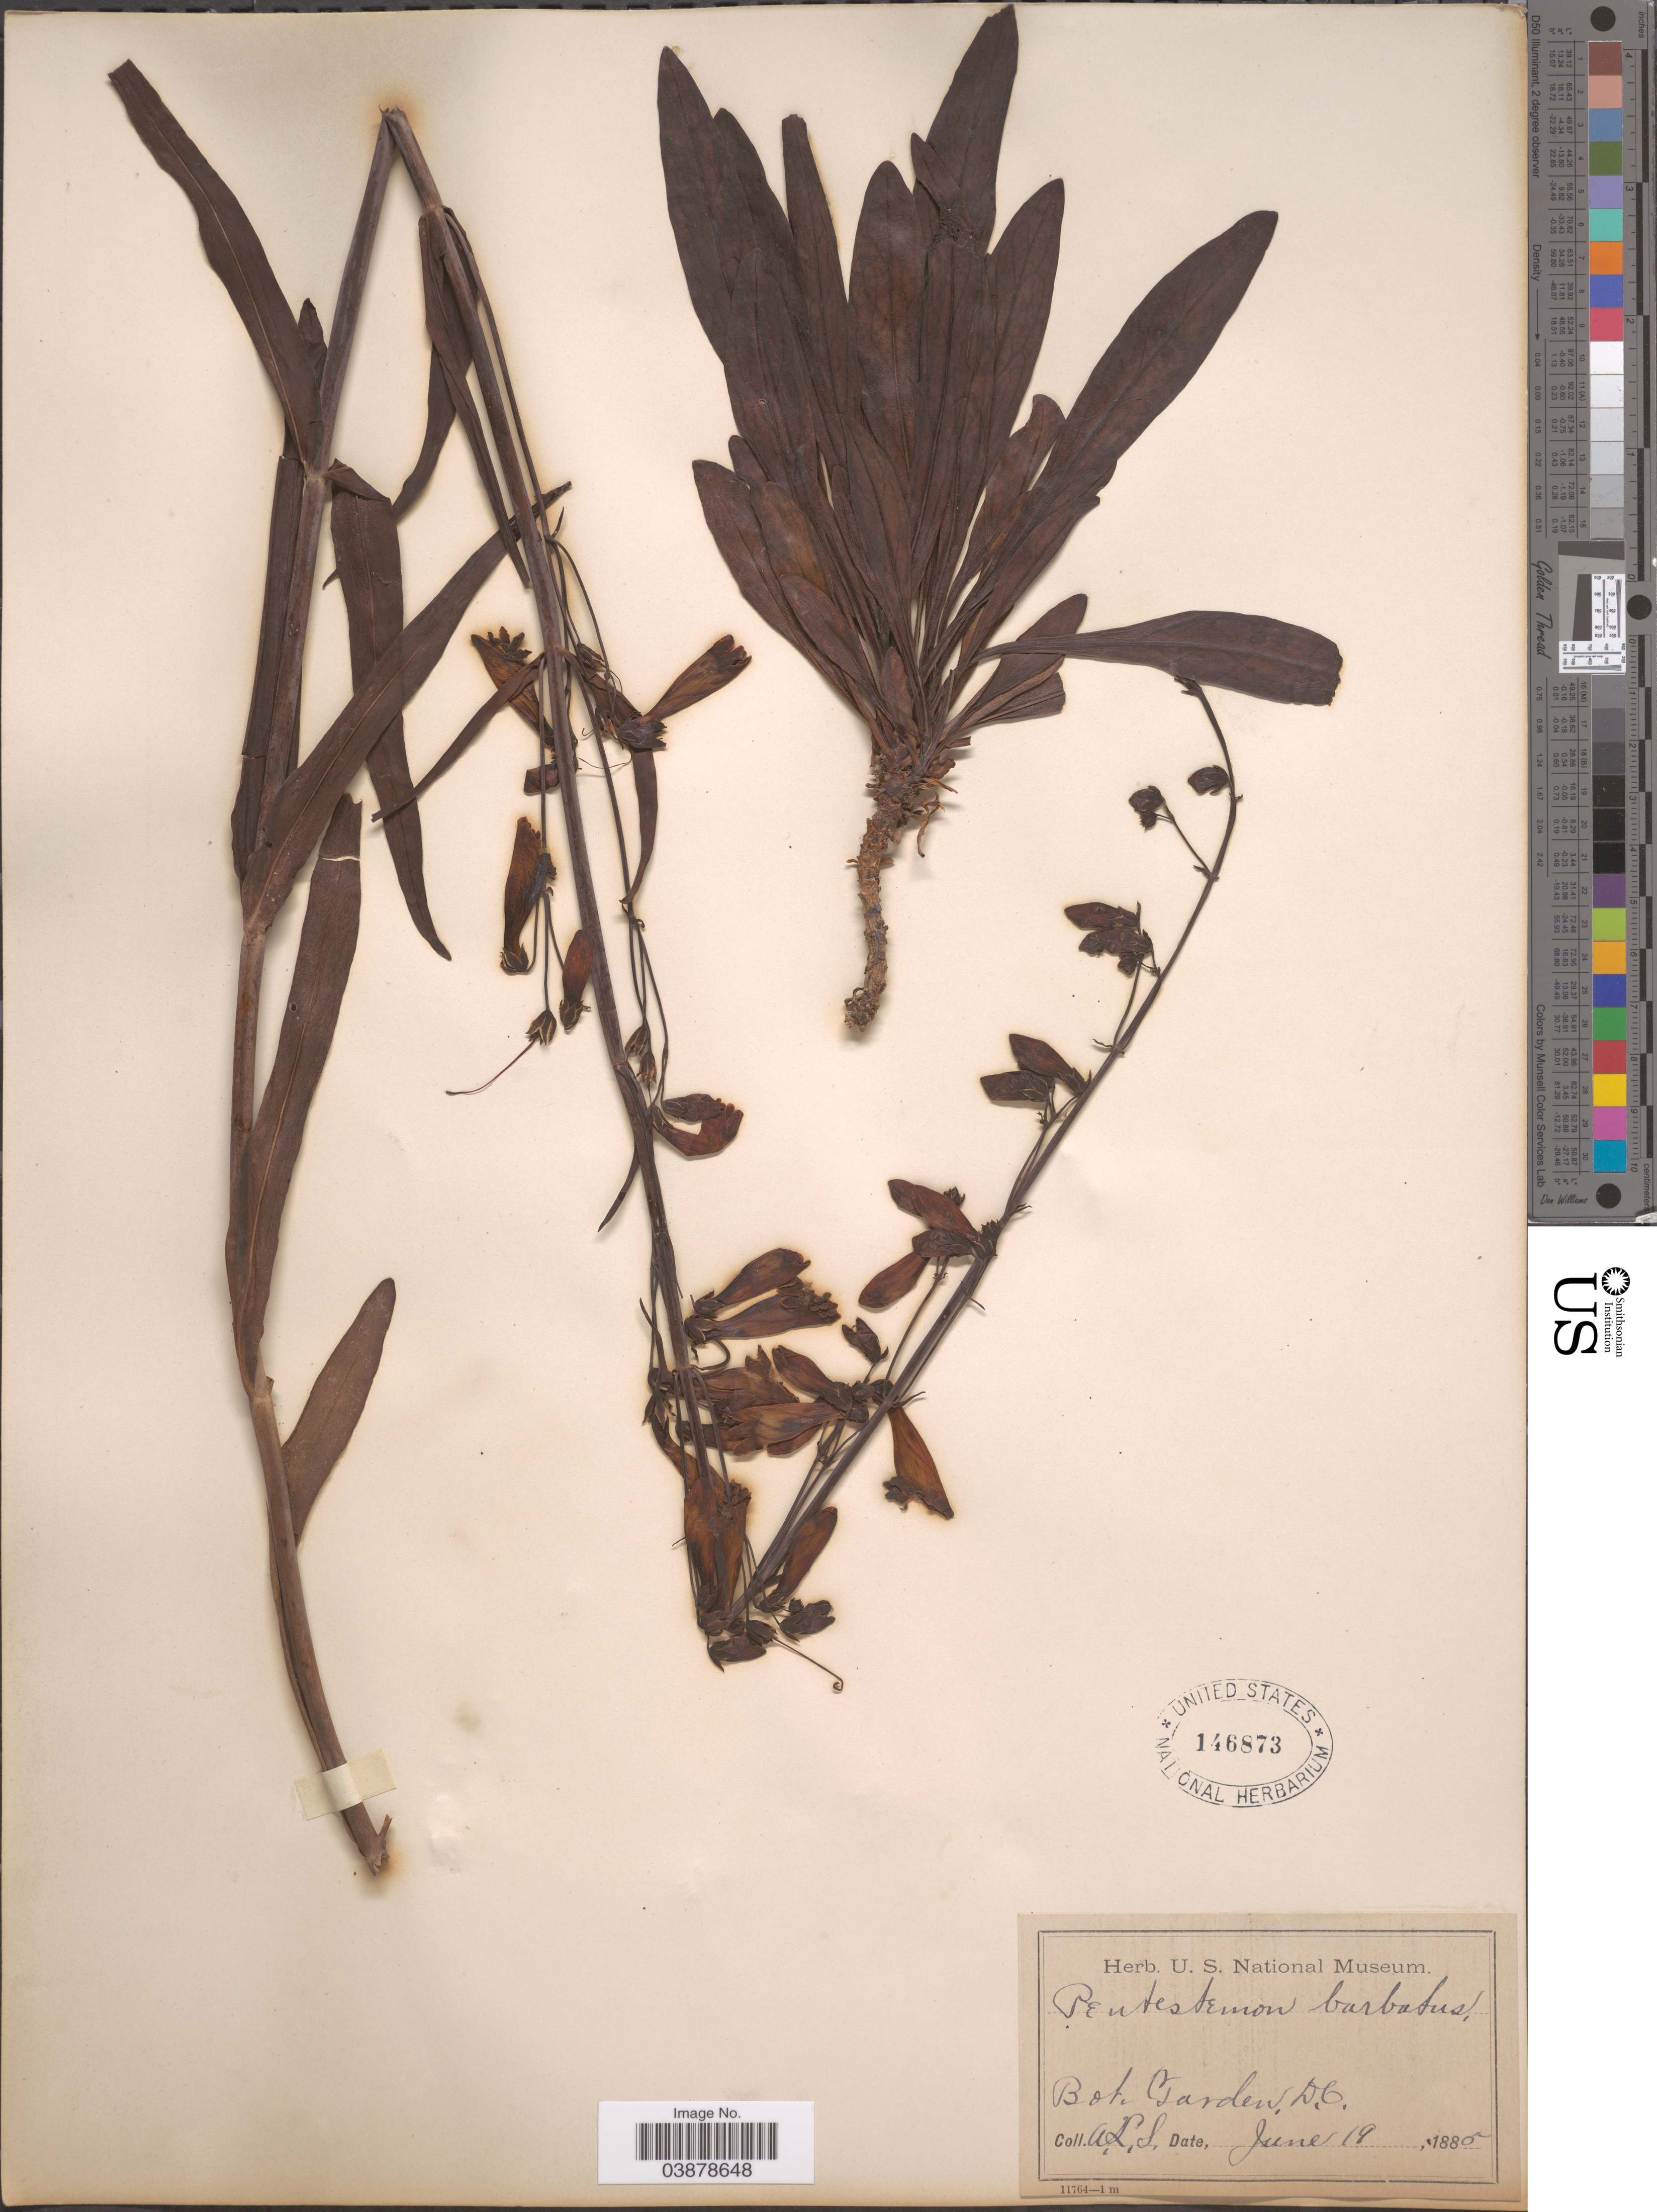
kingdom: Plantae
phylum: Tracheophyta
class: Magnoliopsida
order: Lamiales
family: Plantaginaceae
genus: Penstemon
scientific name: Penstemon torreyi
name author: Benth.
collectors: A. L. S.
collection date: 1885-06-19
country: United States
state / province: District of Columbia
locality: Bot. Garden, D.C.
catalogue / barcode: US 146873